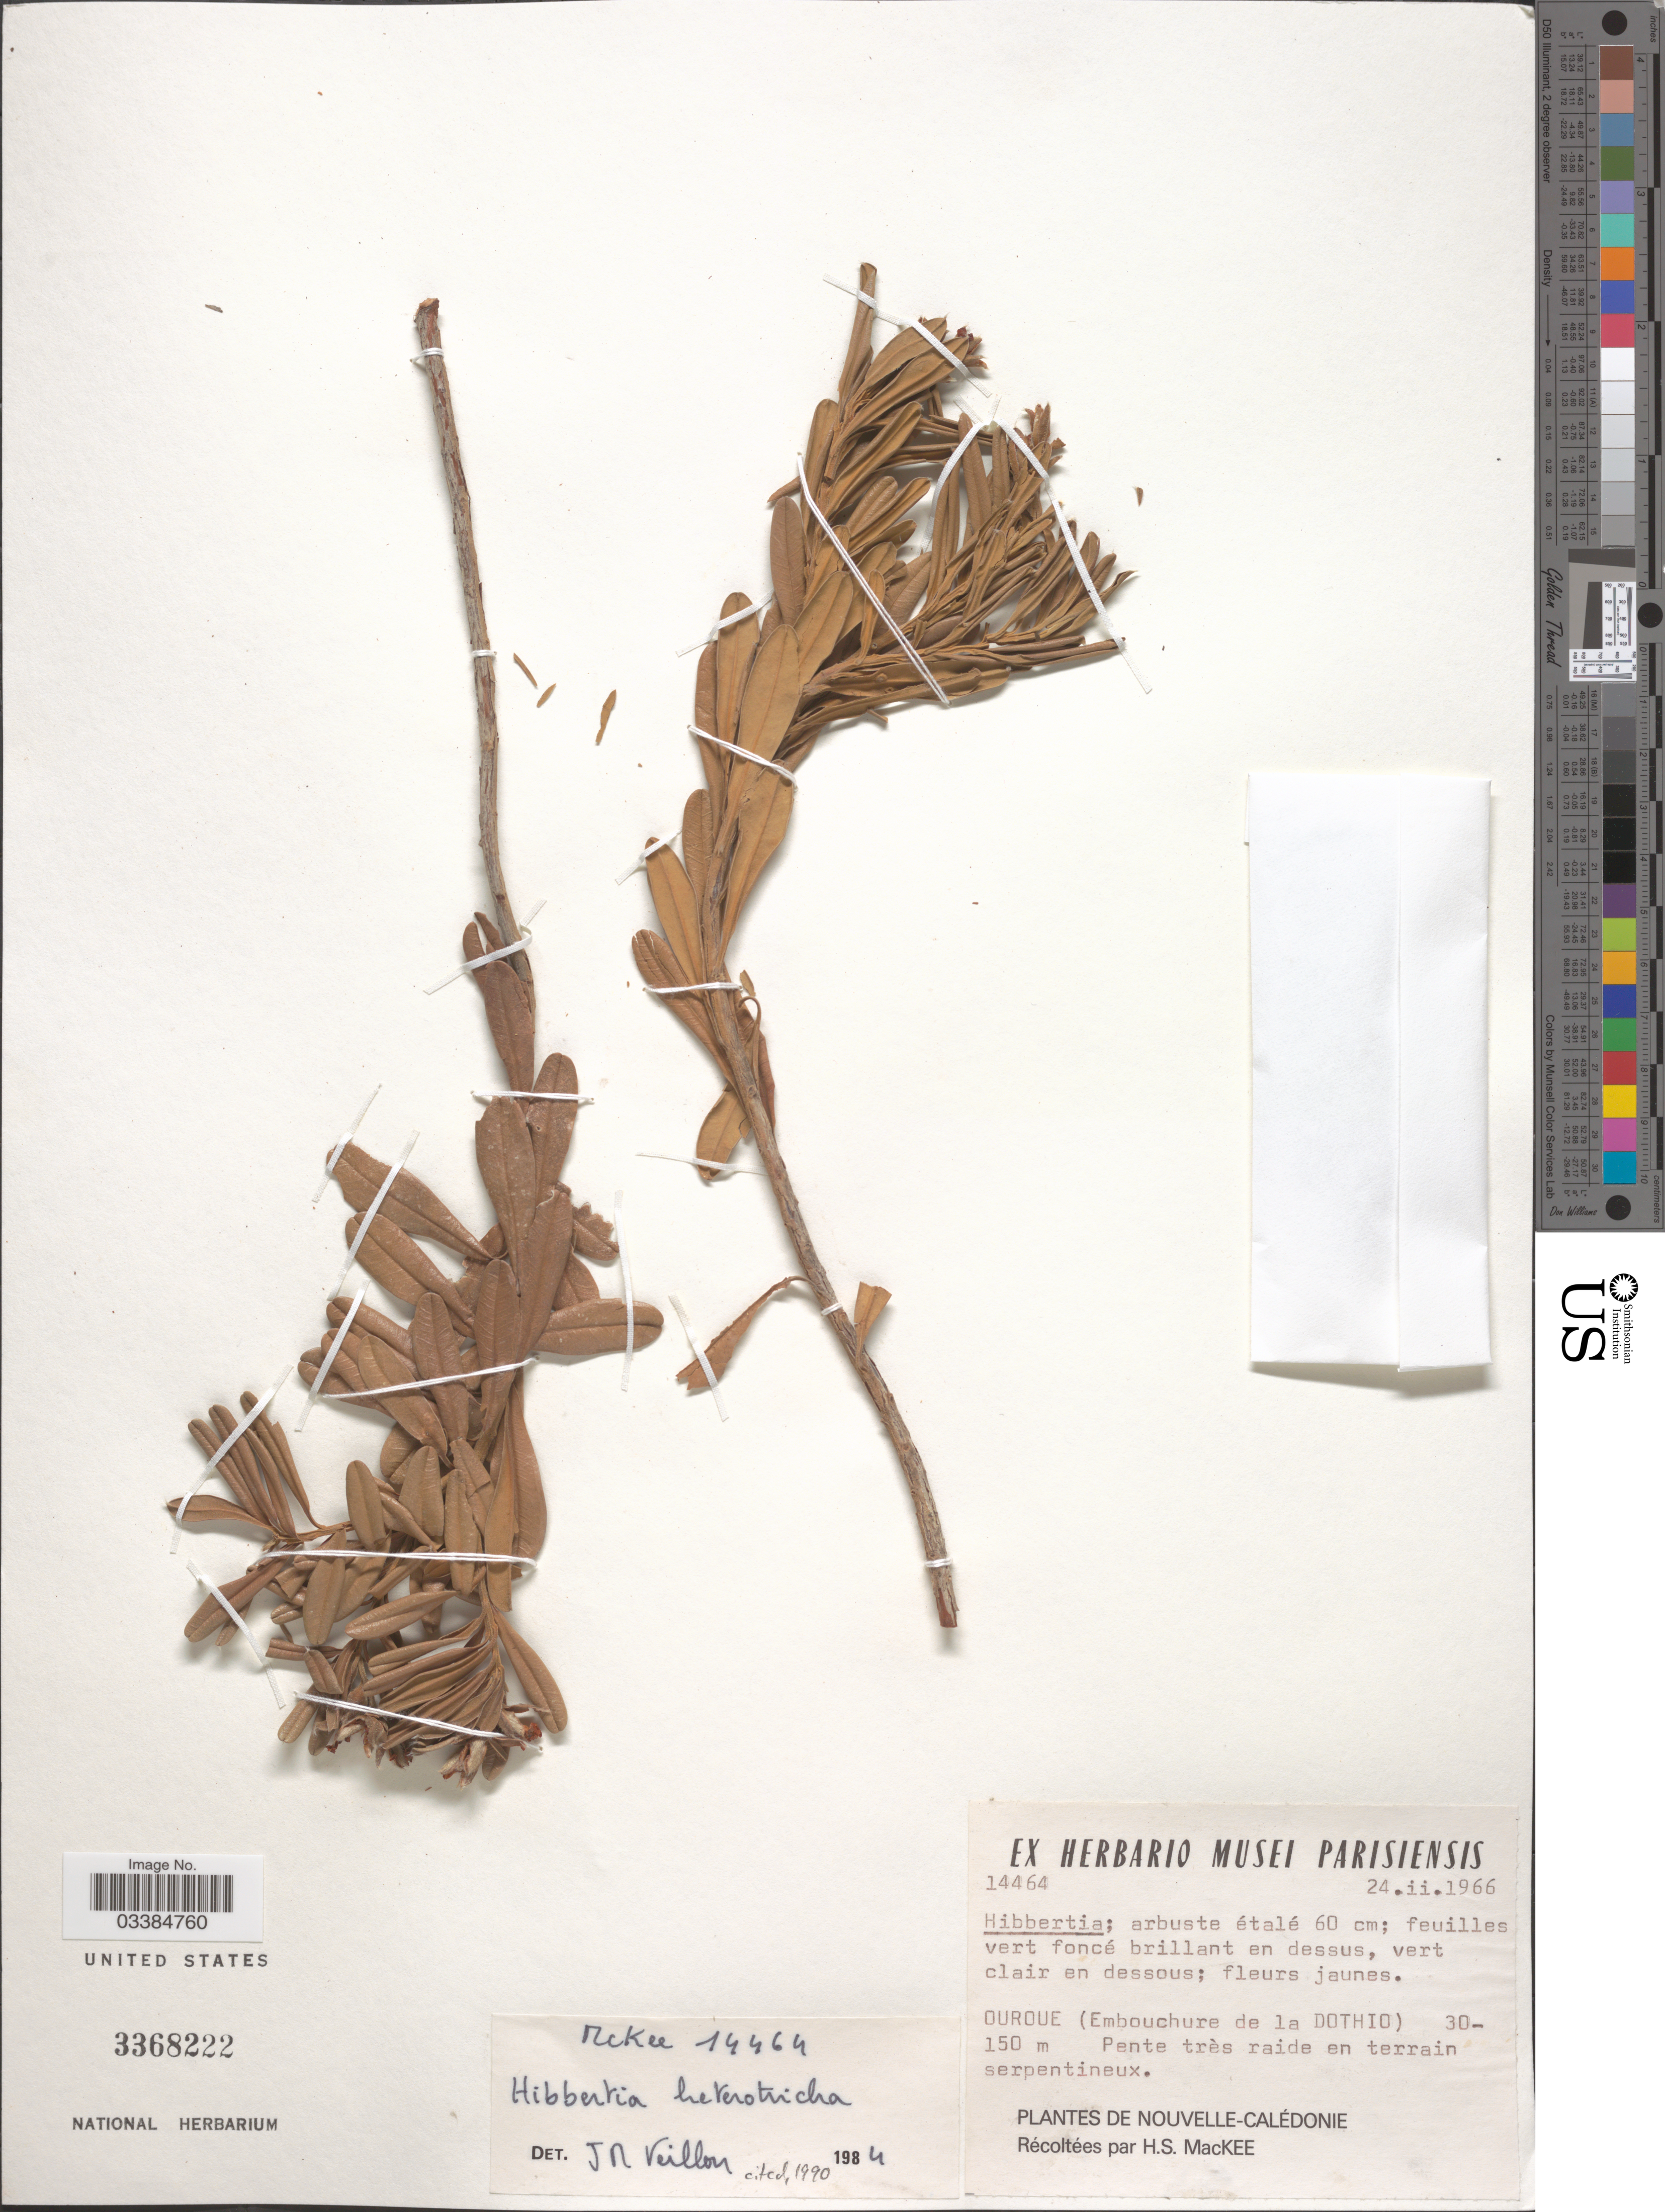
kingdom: Plantae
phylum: Tracheophyta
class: Magnoliopsida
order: Dilleniales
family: Dilleniaceae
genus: Hibbertia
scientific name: Hibbertia heterotricha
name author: Bureau ex Guillaumin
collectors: H. S. MacKee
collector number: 14464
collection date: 1966-02-24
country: New Caledonia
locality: Ouroue (Embouchure de la Dothio). Nouvelle-Calédonie.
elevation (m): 30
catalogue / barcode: US 3368222